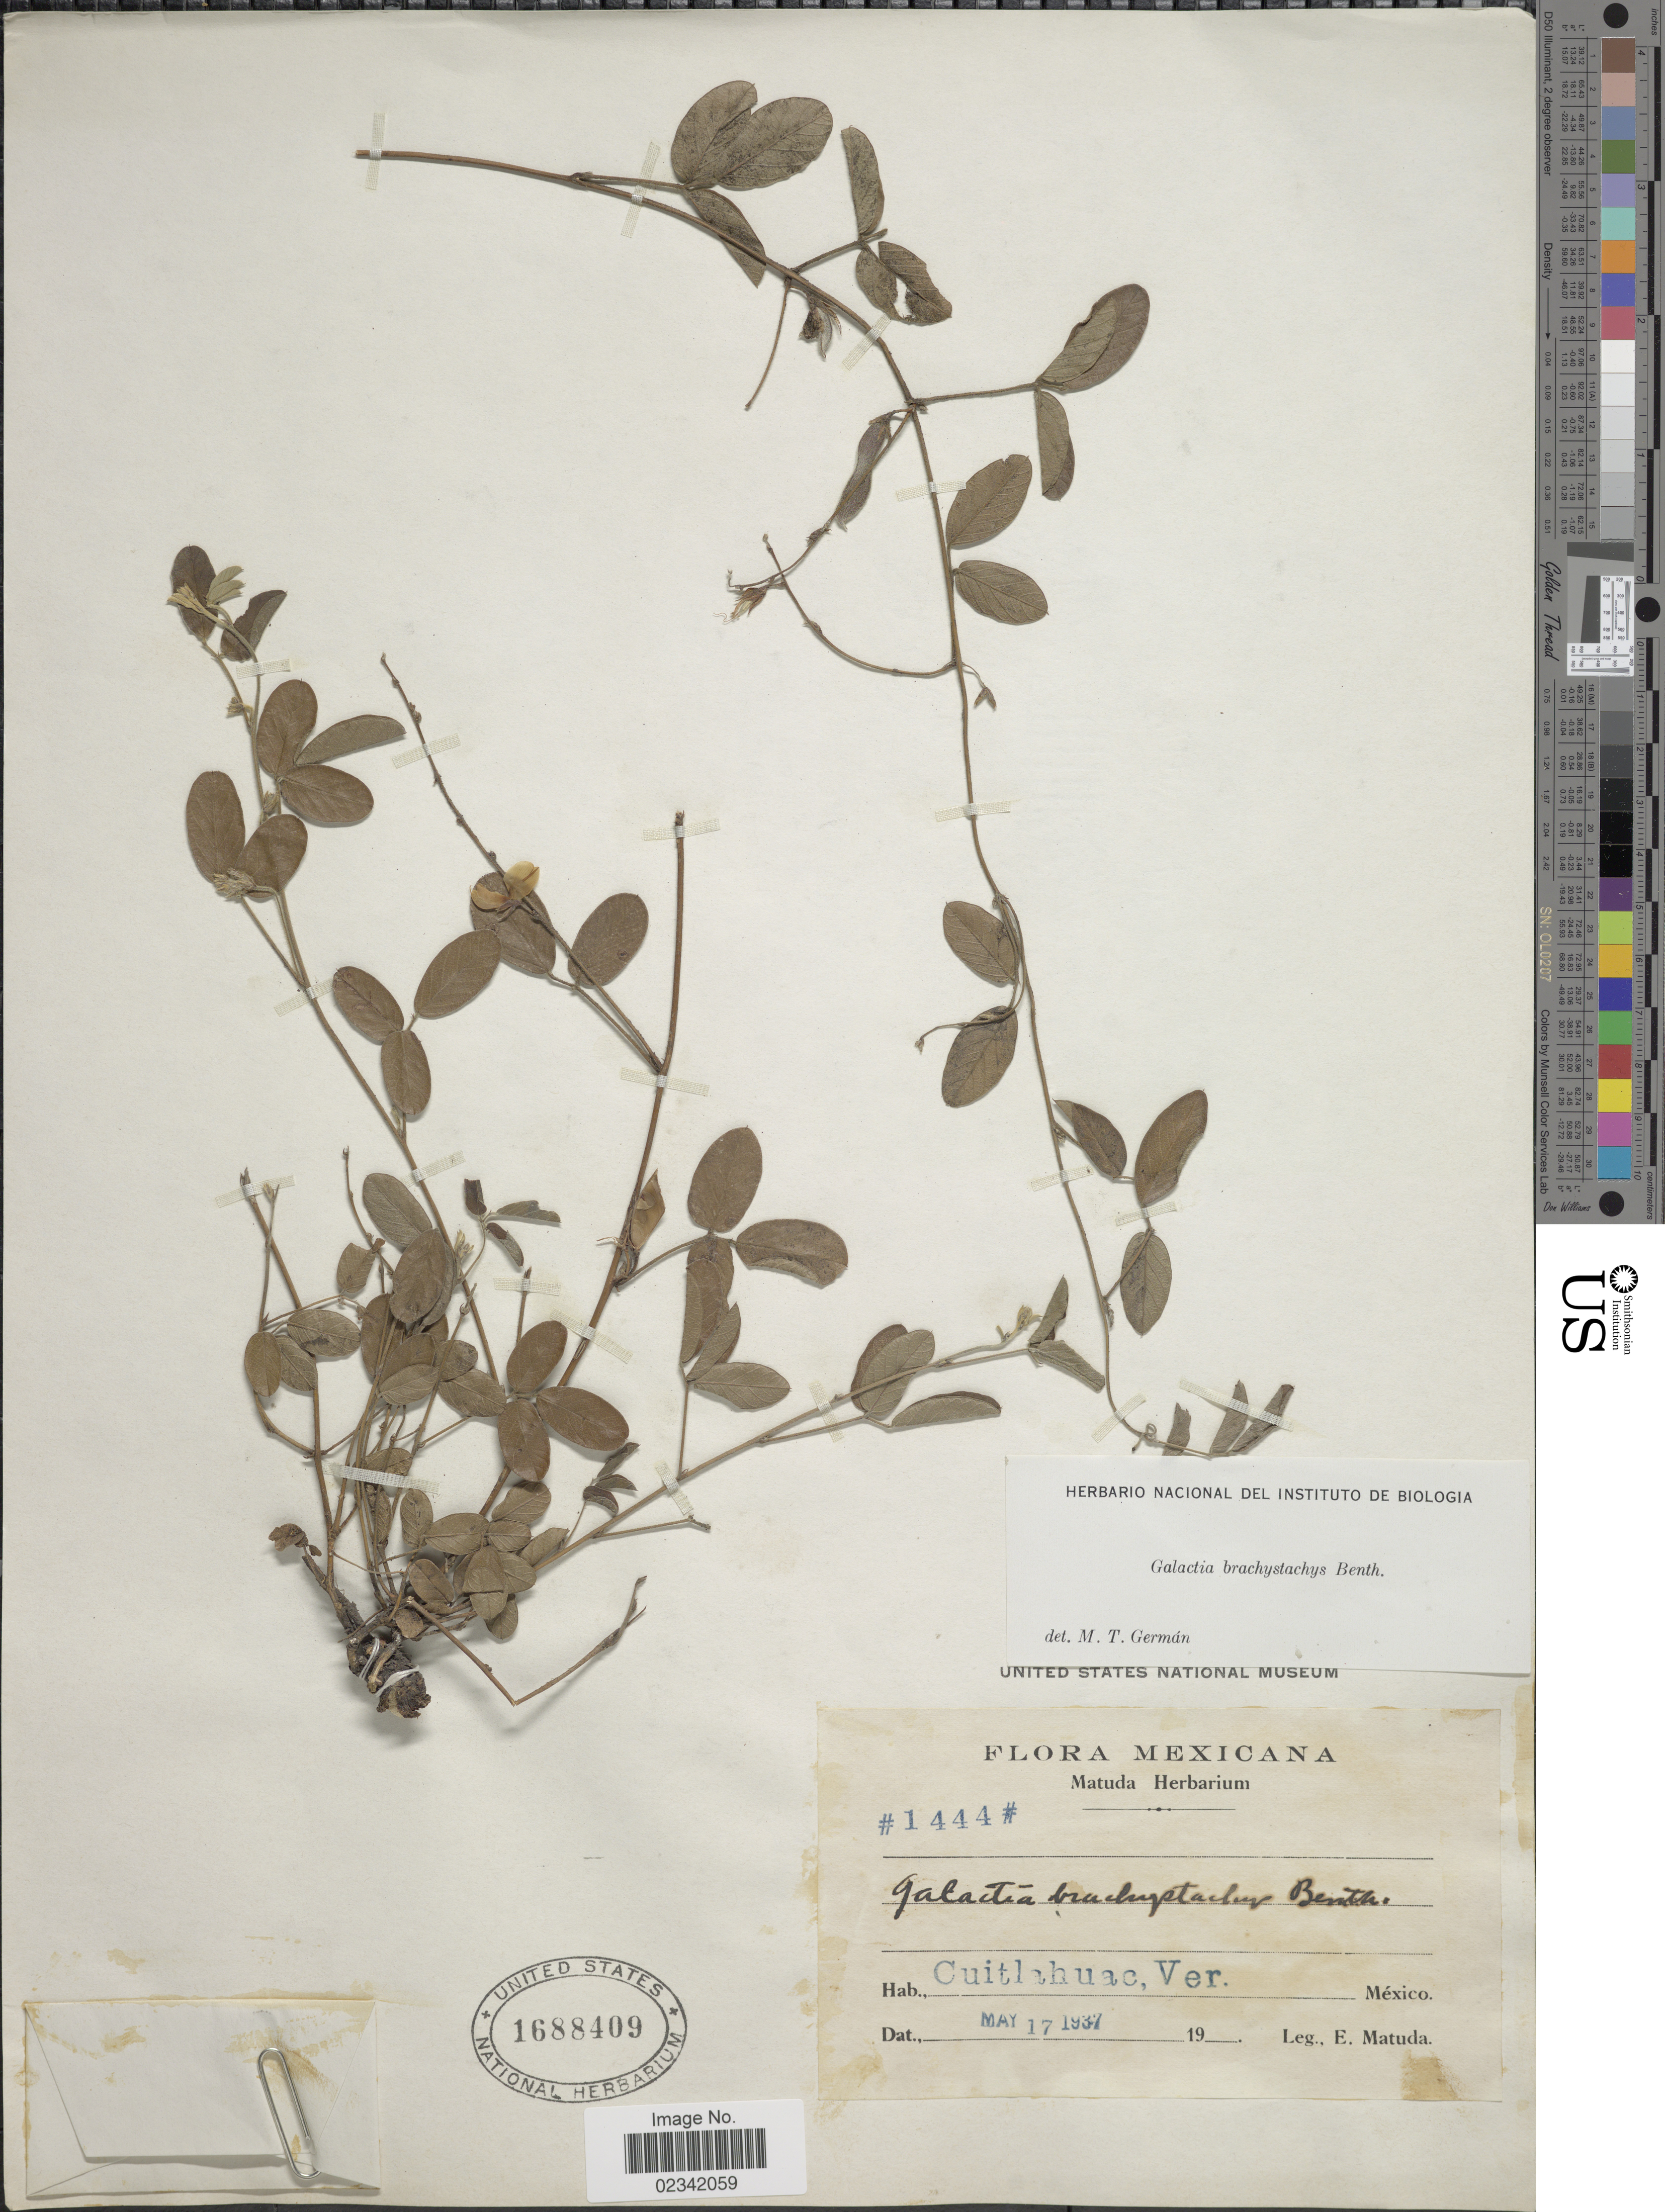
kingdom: Plantae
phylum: Tracheophyta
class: Magnoliopsida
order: Fabales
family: Fabaceae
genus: Nanogalactia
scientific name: Nanogalactia brachystachys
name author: (Benth.) L.P. Queiroz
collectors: E. Matuda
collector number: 1444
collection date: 1937-05-17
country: Mexico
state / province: Veracruz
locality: Cuitlahuac, Ver.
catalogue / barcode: US 1688409